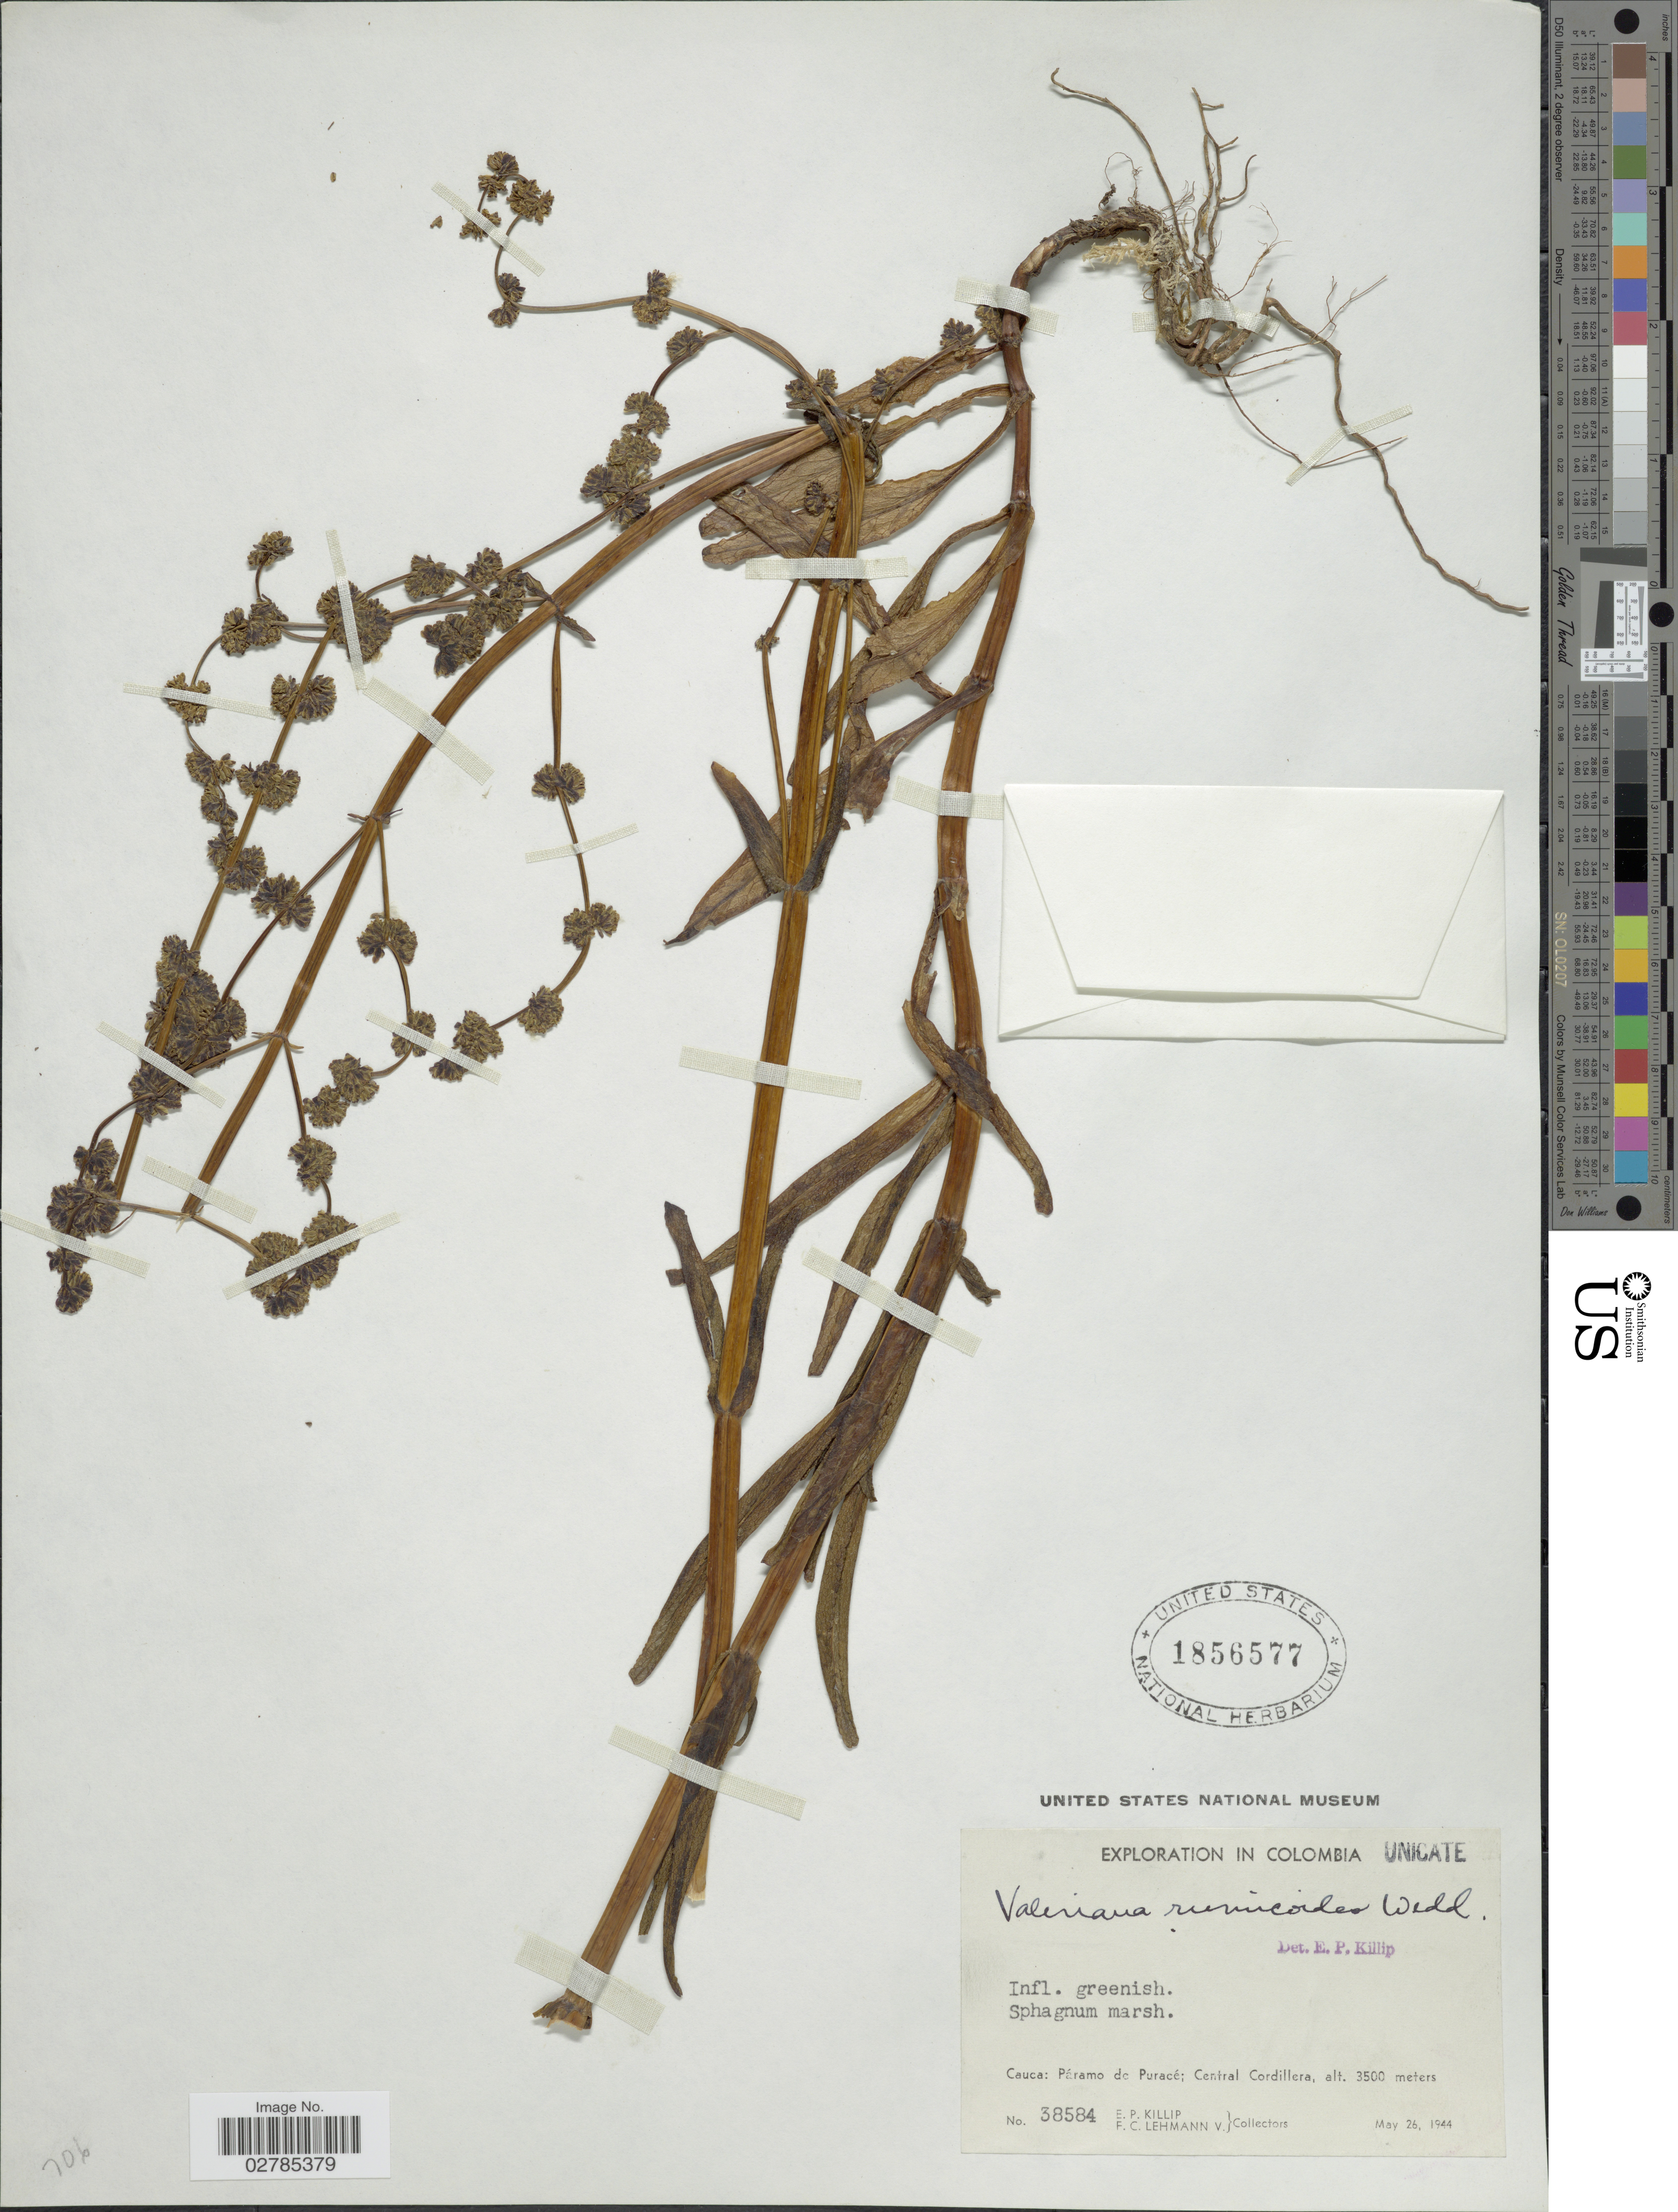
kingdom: Plantae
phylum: Tracheophyta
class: Magnoliopsida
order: Dipsacales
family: Caprifoliaceae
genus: Valeriana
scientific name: Valeriana rumicoides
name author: Wedd.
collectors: E. P. Killip & F. Lehmann v.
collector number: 38584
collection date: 1944-05-26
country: Colombia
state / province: Cauca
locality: Páramo de Puracé; Central Cordillera.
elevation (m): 3500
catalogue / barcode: US 1856577